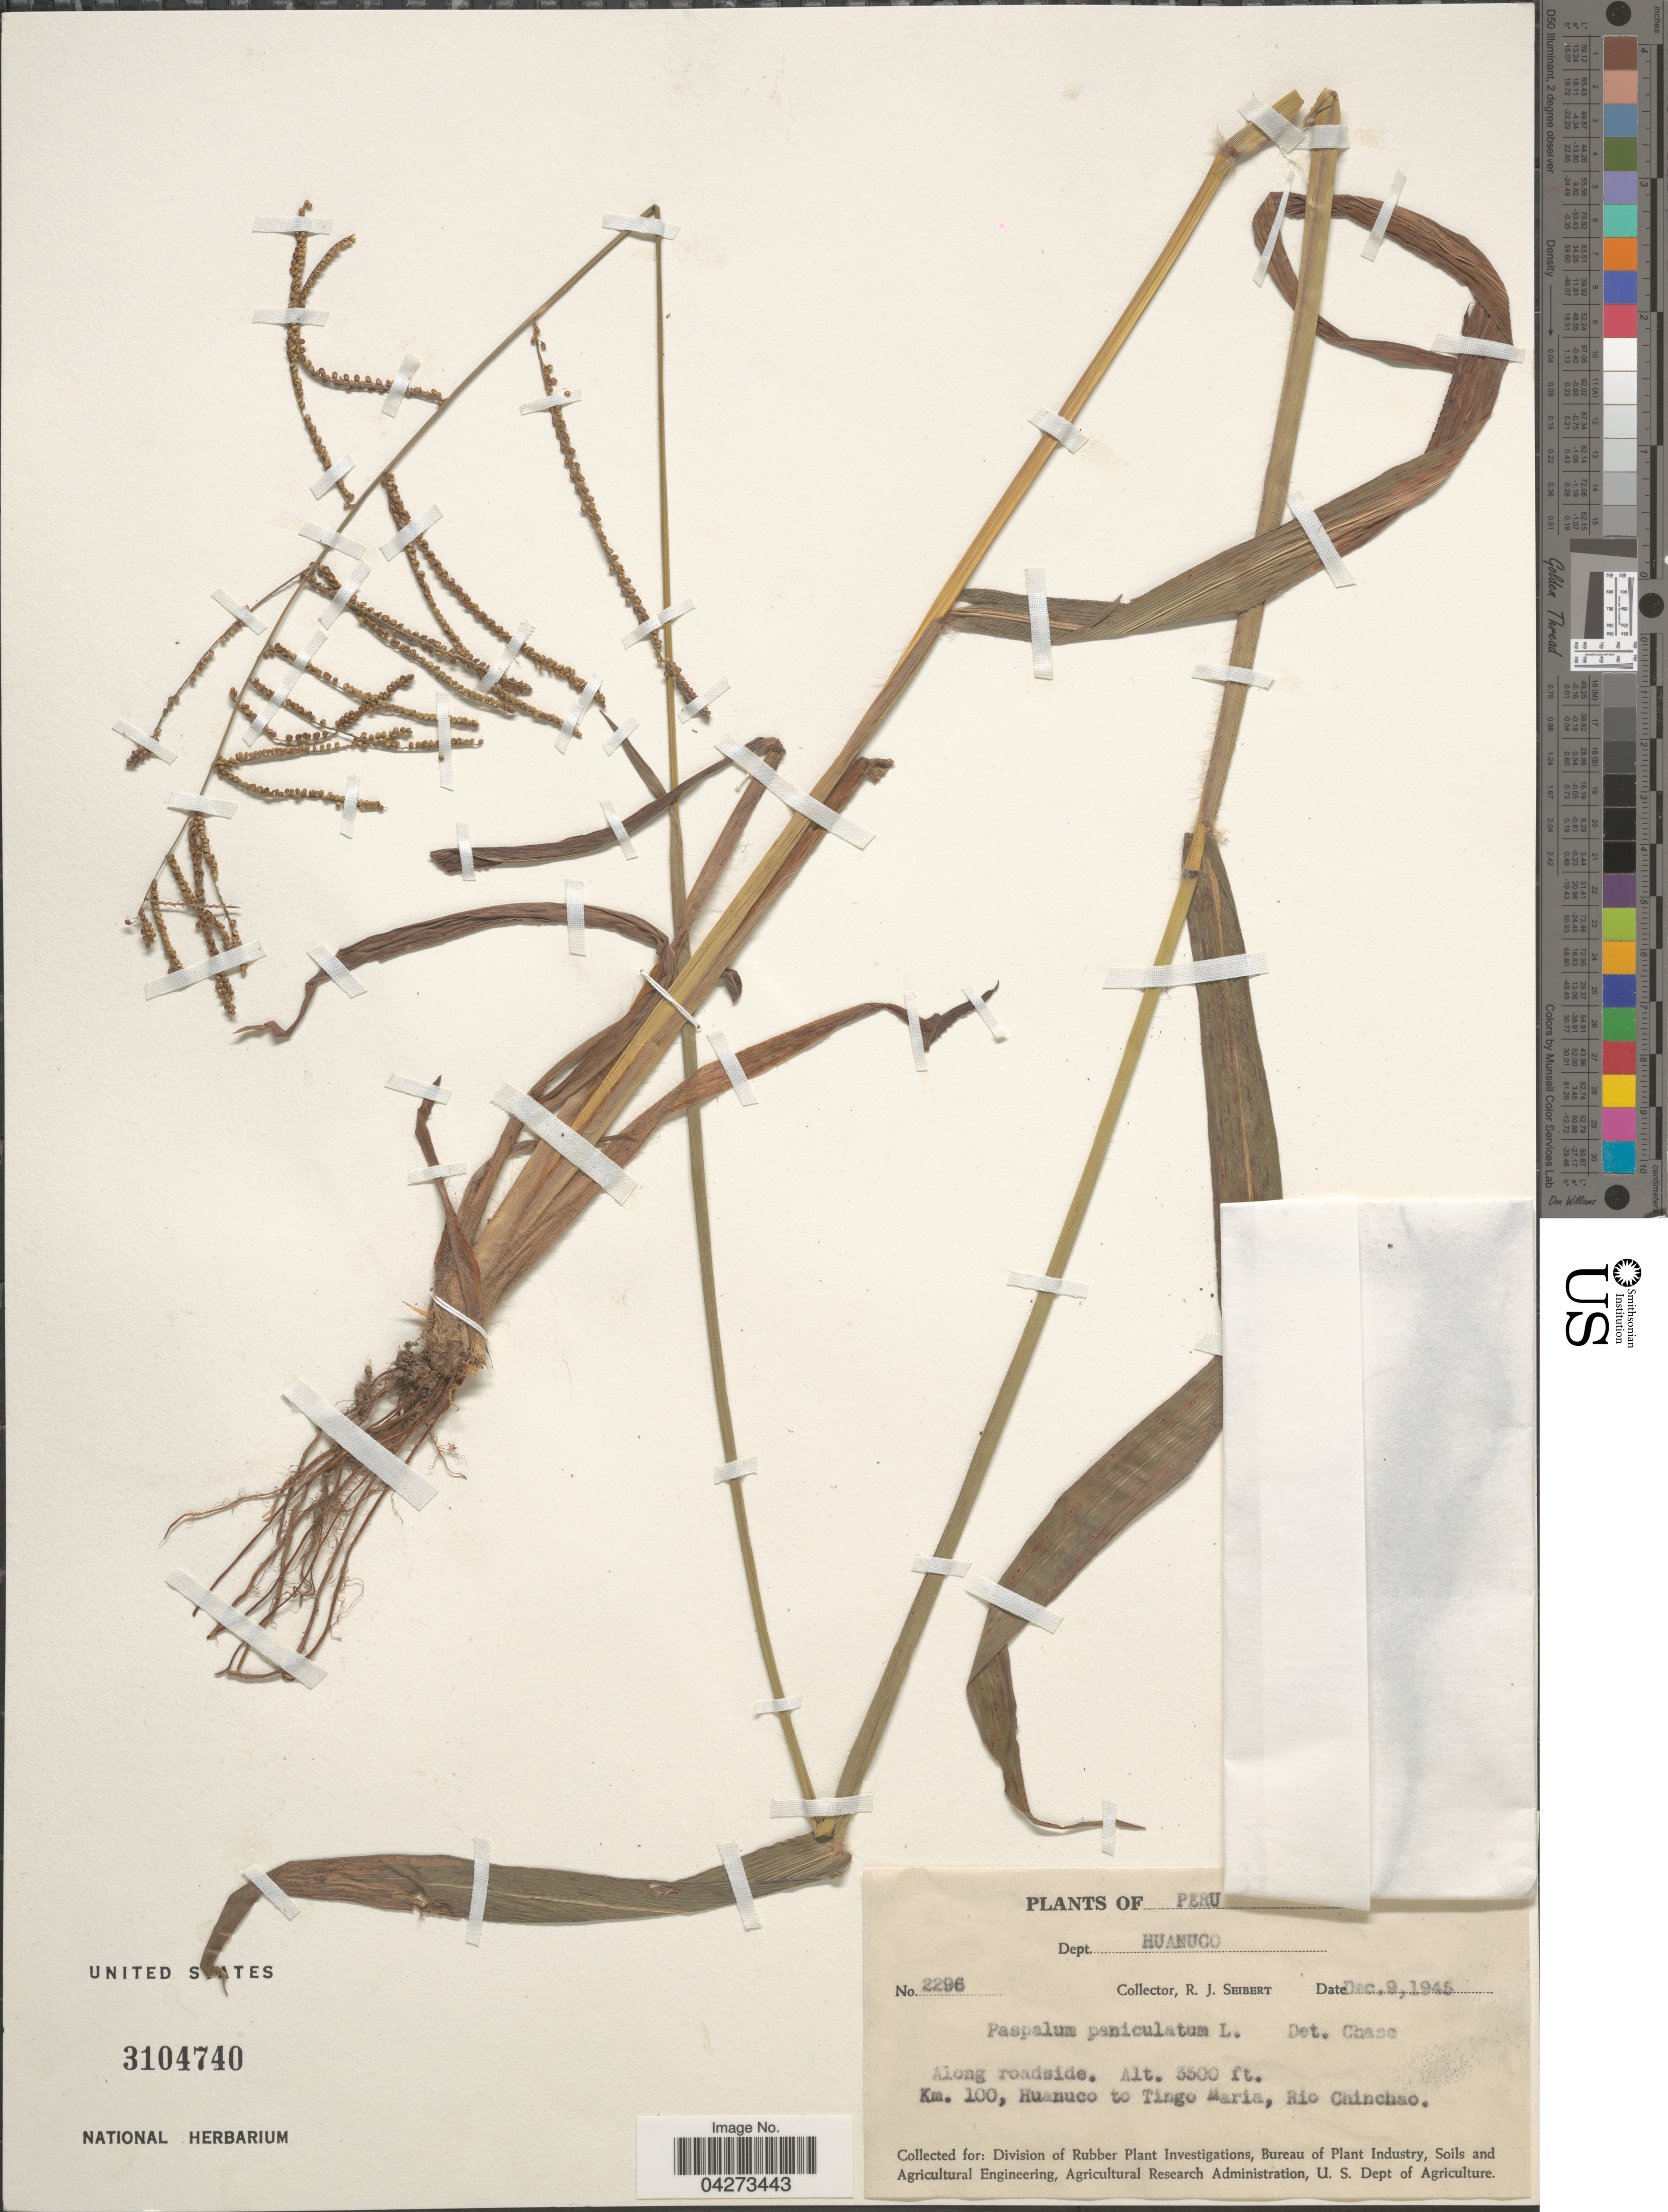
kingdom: Plantae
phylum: Tracheophyta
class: Liliopsida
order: Poales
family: Poaceae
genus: Paspalum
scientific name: Paspalum paniculatum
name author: L.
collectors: R. J. Seibert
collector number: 2296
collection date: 1945-12-09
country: Peru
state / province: Huánuco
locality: Dept. Huanuco. Along roadside. Km. 100, Huanuco to Tingo Maria, Rio Chinchao.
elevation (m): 1067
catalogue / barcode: US 3104740